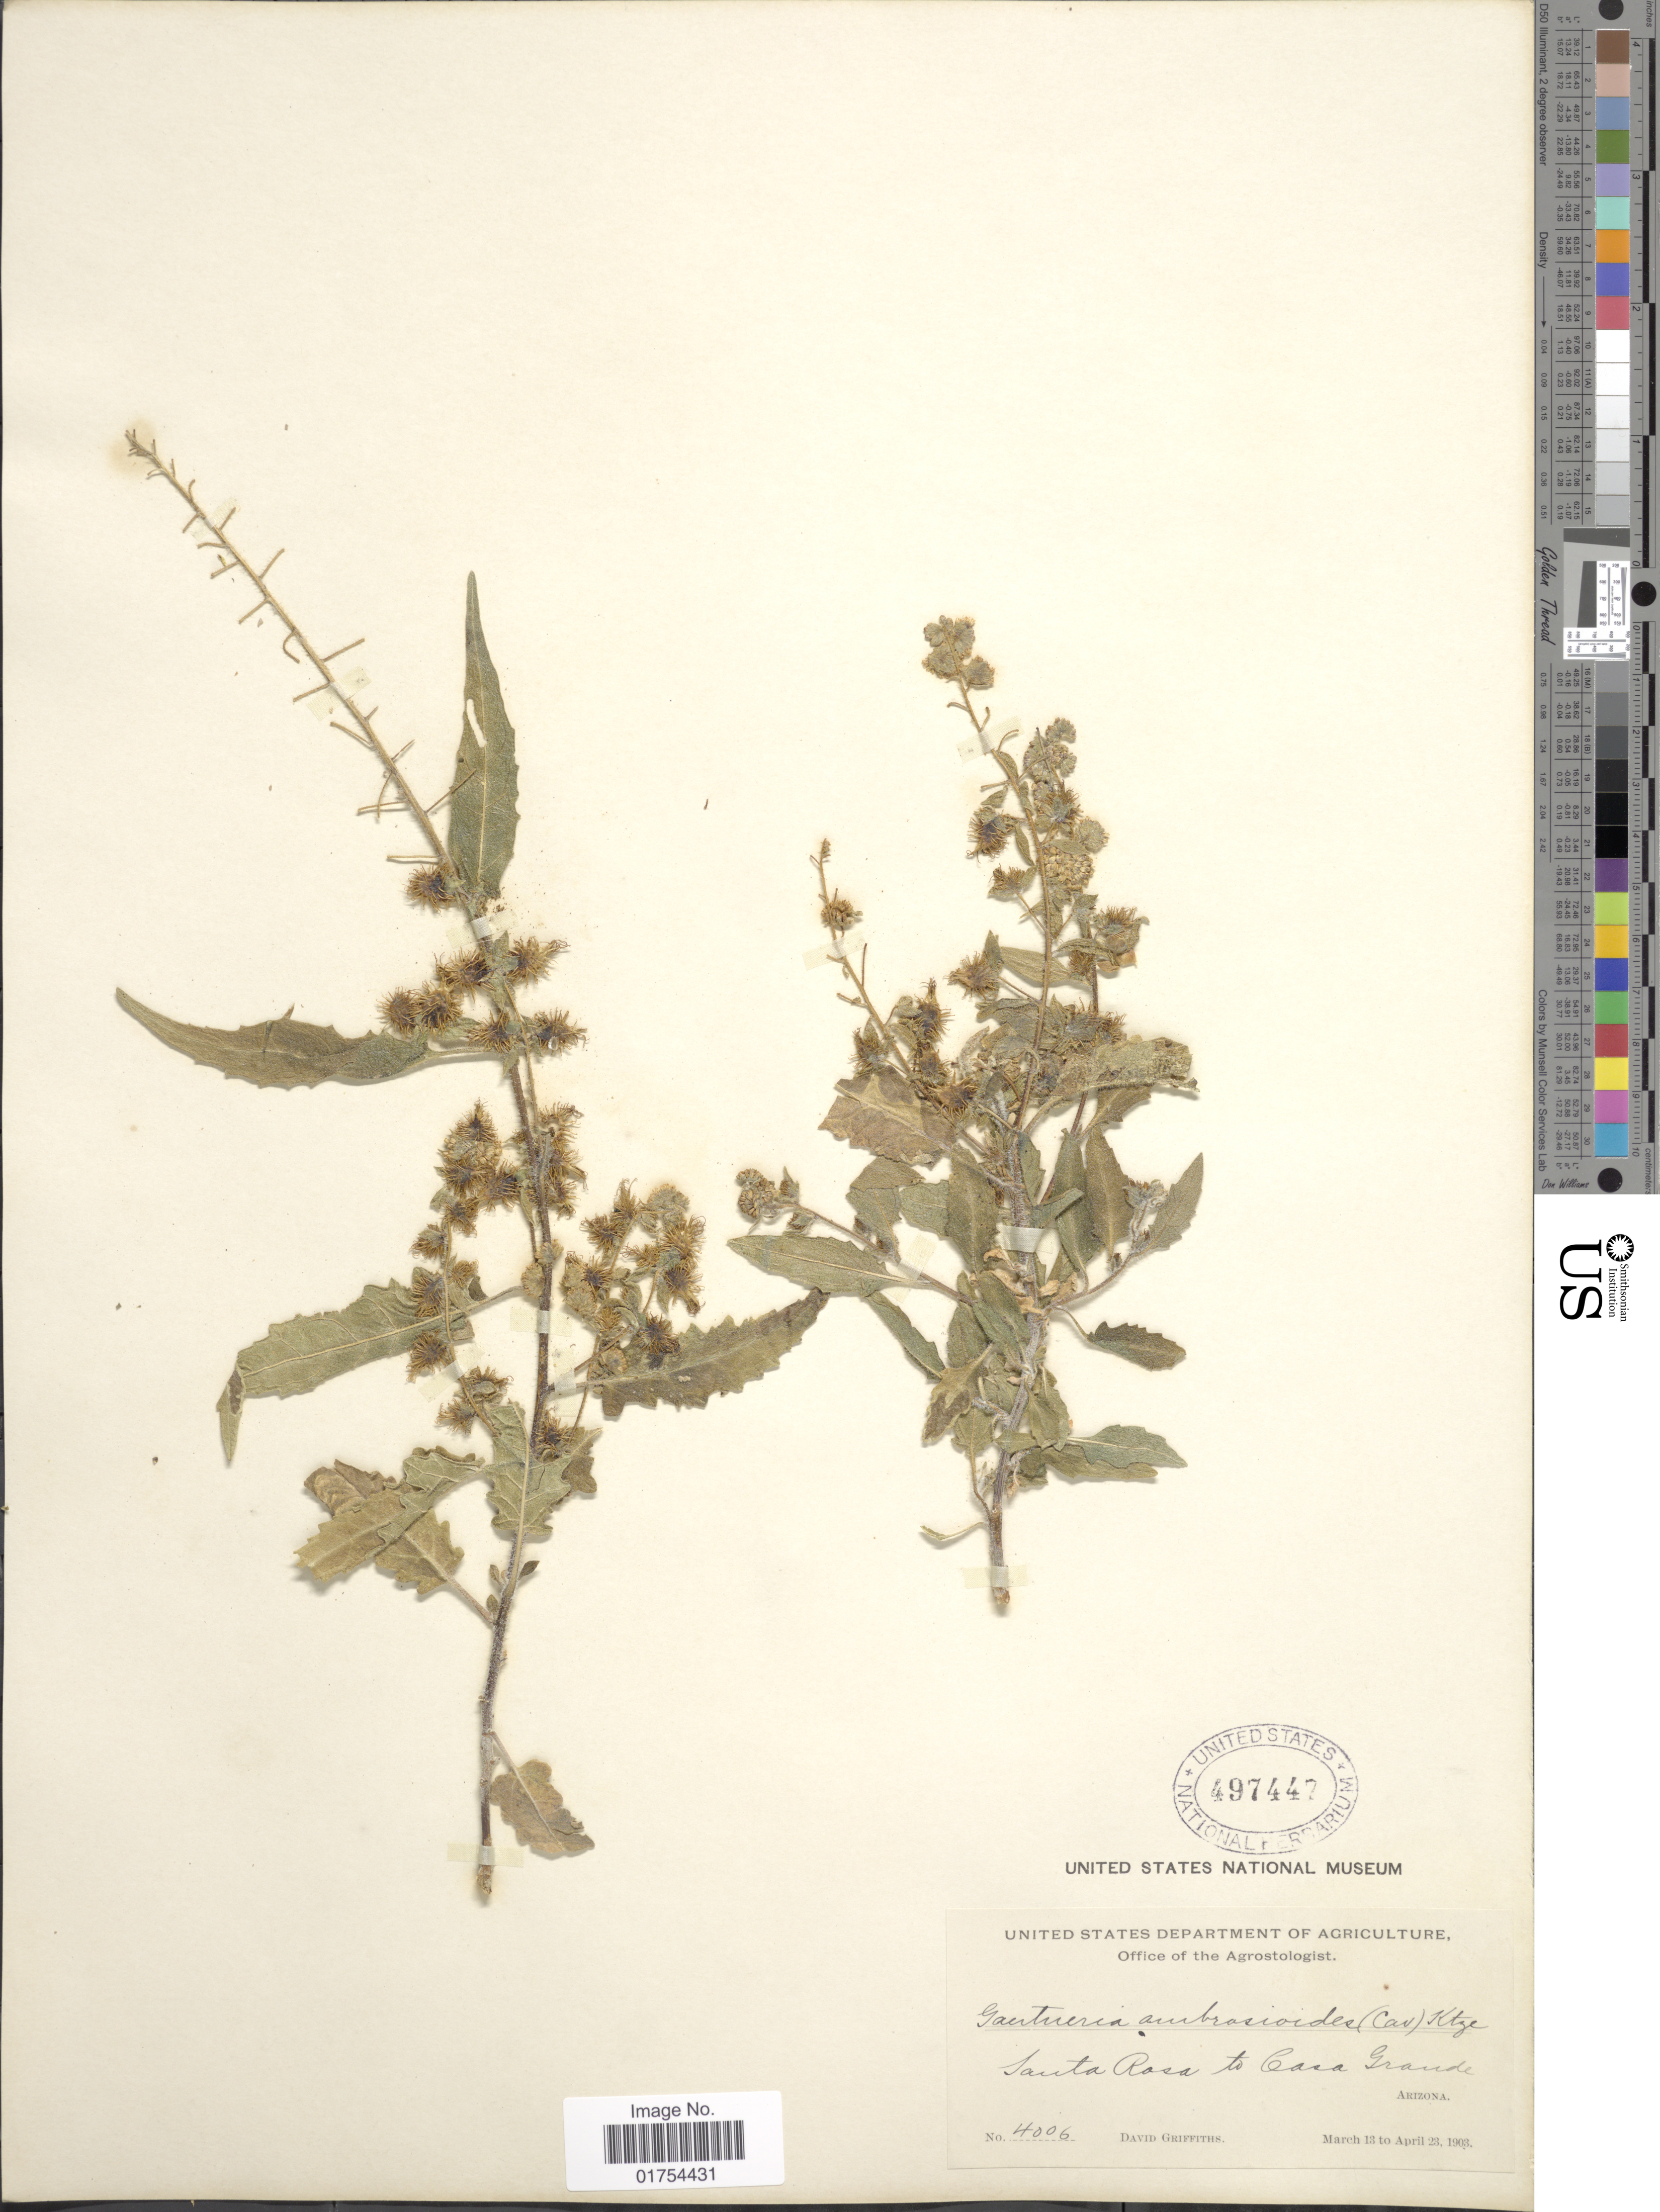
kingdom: Plantae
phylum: Tracheophyta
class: Magnoliopsida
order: Asterales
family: Asteraceae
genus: Franseria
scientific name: Franseria ambrosioides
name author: Cav.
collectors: D. Griffiths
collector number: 4006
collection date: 1903-03-13/1903-04-23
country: United States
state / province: Arizona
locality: Santa Rosa to Casa Grande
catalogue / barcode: US 497447